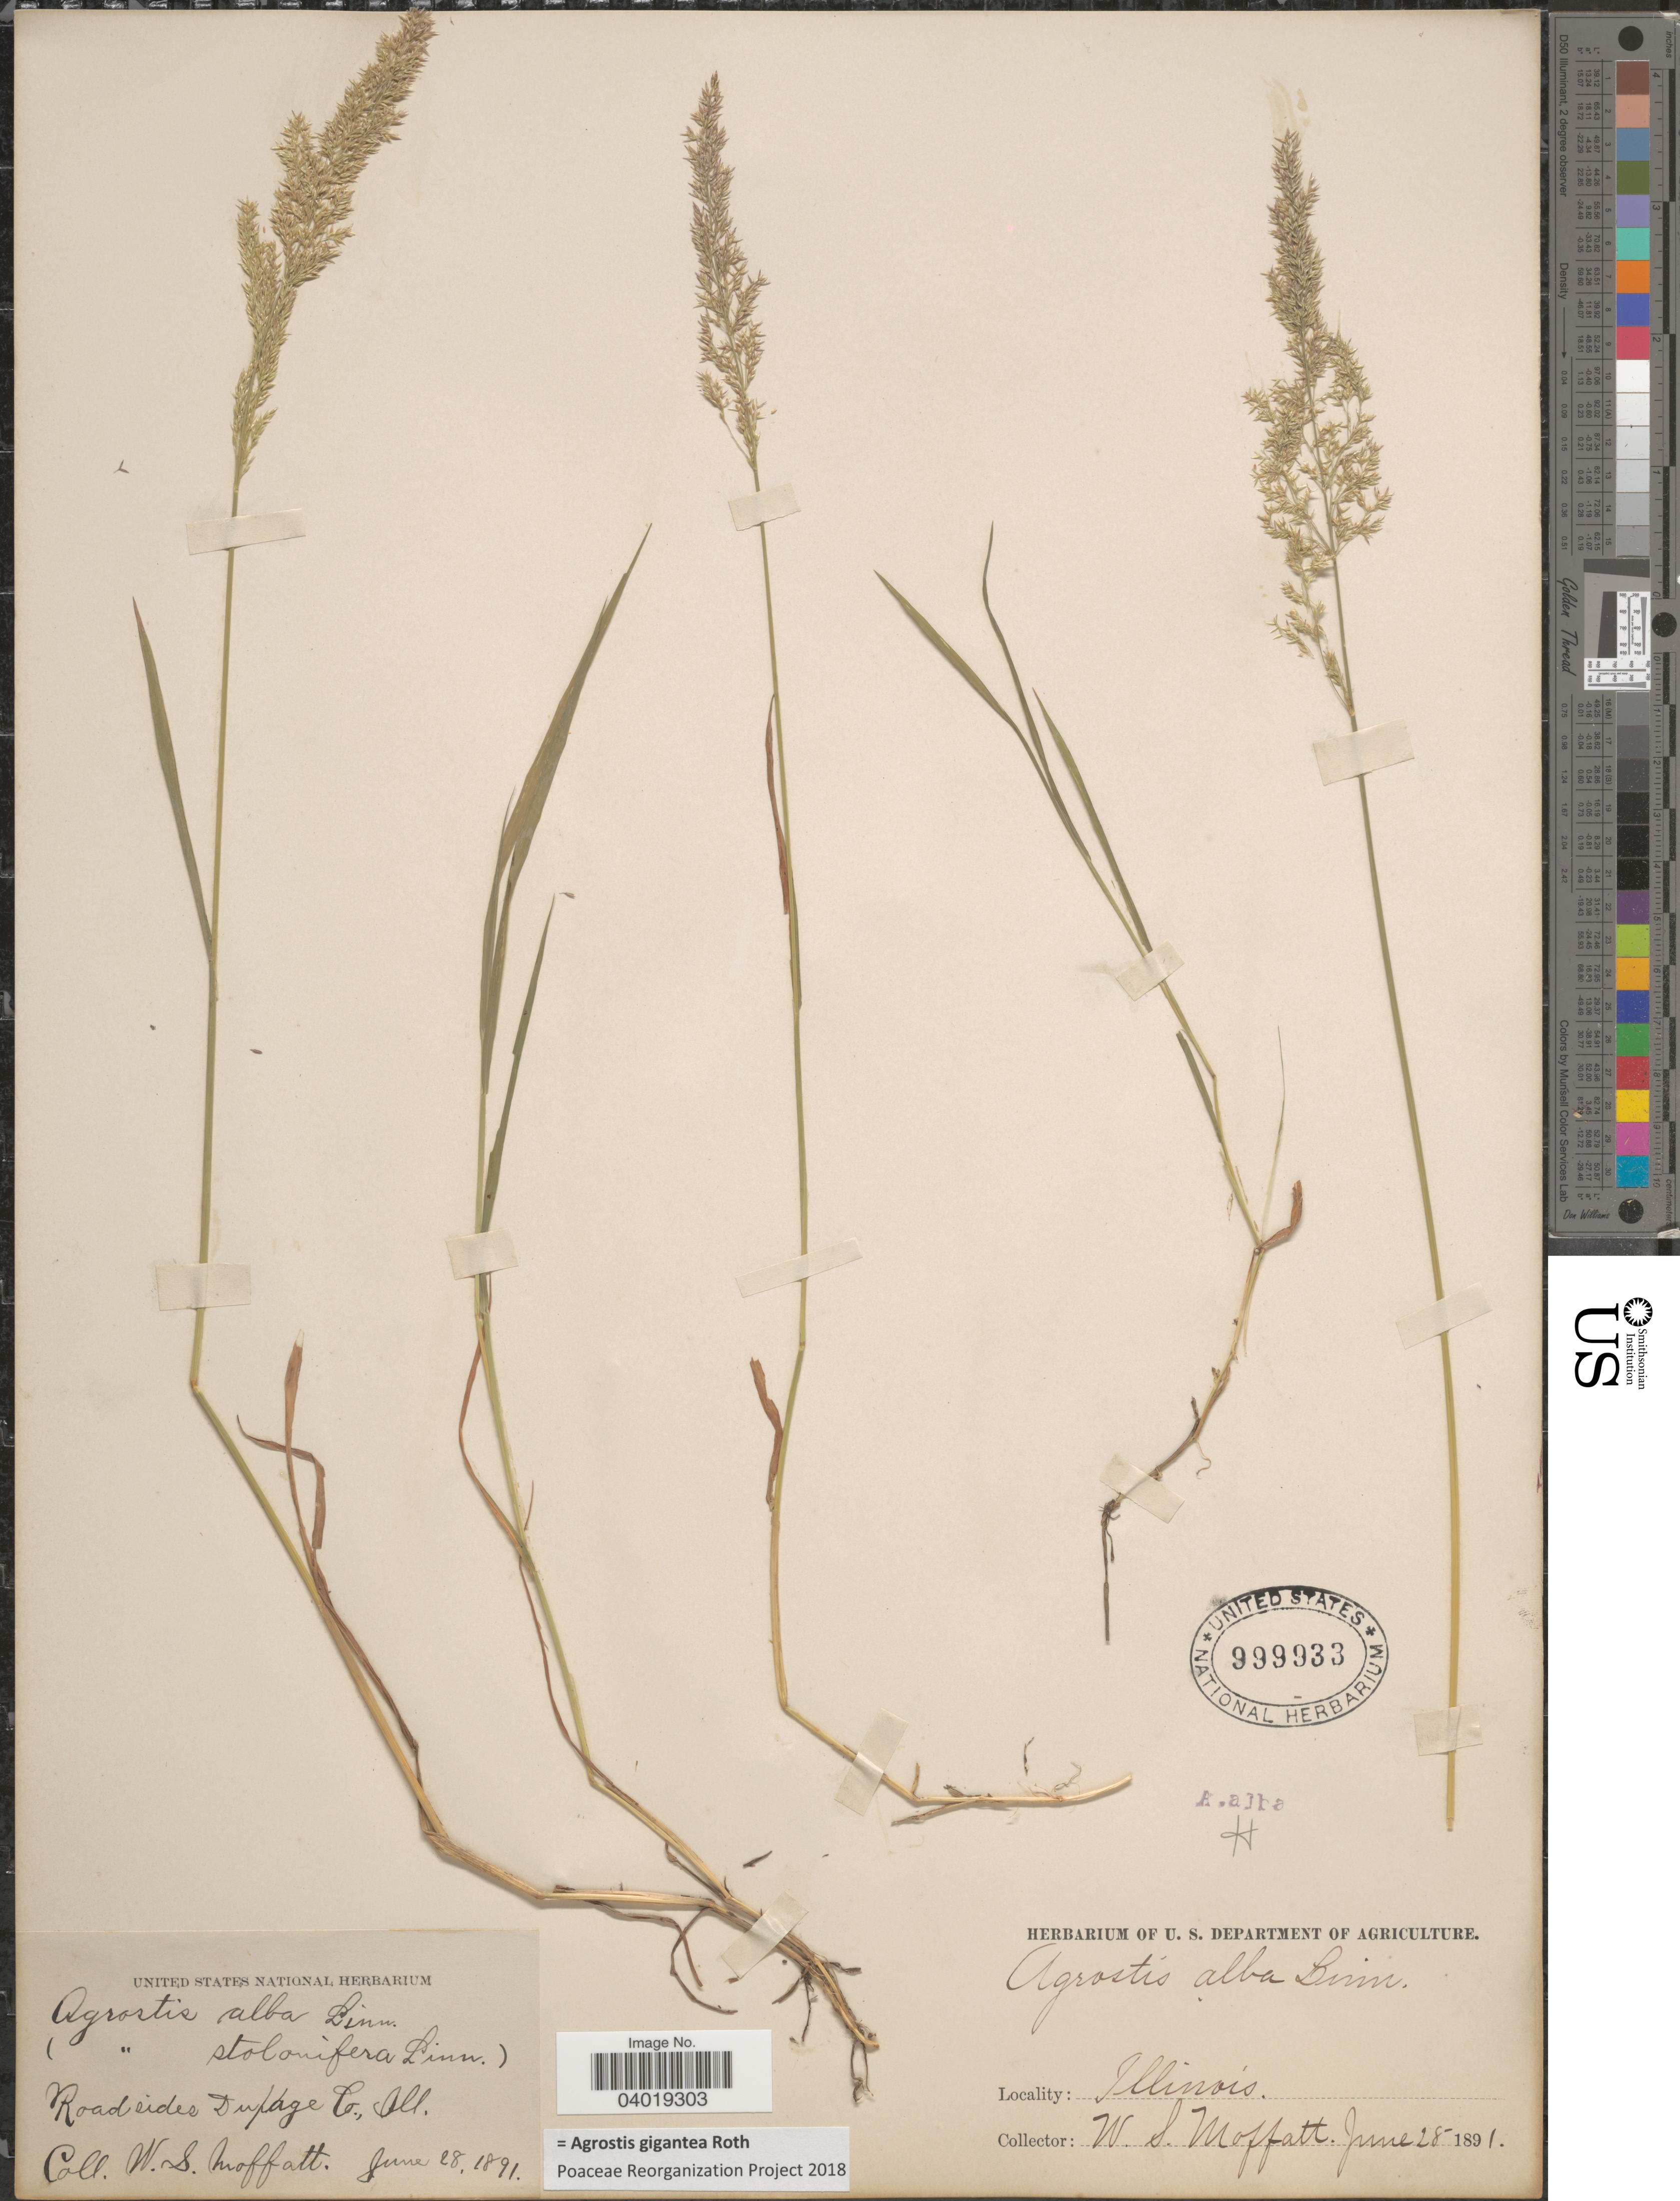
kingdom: Plantae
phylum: Tracheophyta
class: Liliopsida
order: Poales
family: Poaceae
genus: Agrostis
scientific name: Agrostis gigantea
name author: Roth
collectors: W. Moffatt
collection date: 1891-06-28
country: United States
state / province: Illinois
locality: Roadsides Dupage Co.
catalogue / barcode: US 999933